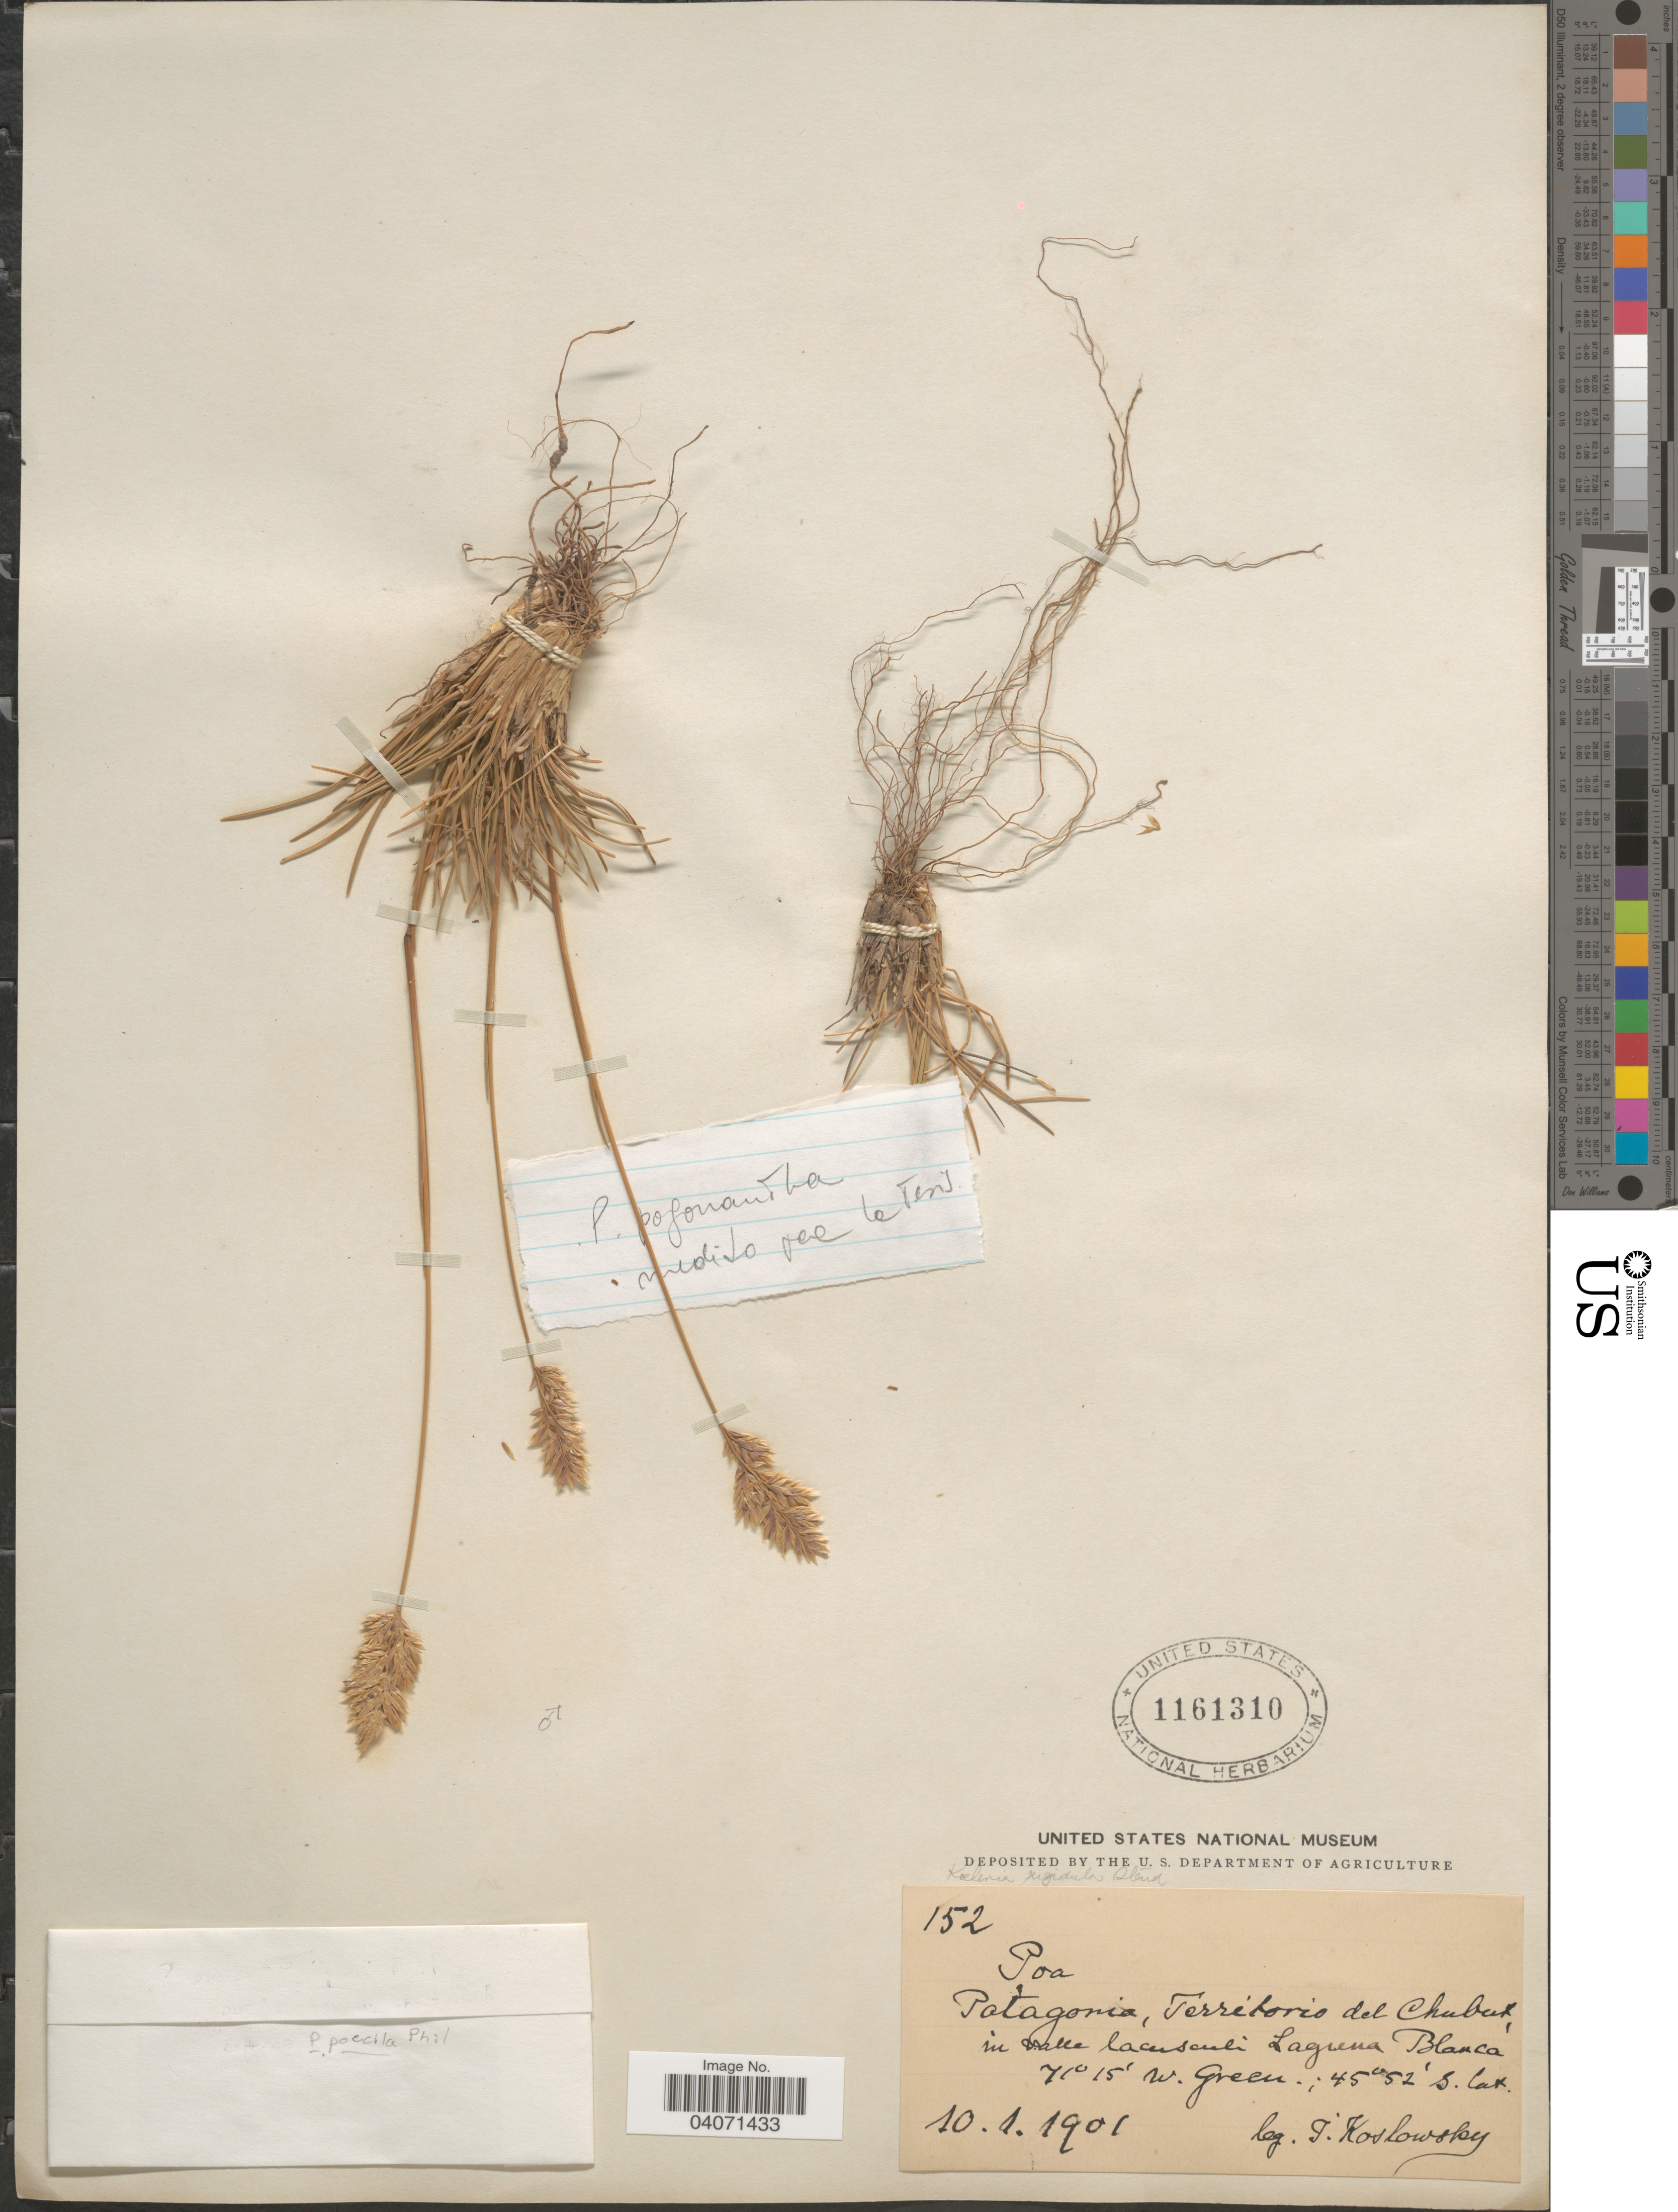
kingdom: Plantae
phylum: Tracheophyta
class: Liliopsida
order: Poales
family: Poaceae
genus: Poa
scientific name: Poa spiciformis var. ibarii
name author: (Phil.) Giussani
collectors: J. Koslowsky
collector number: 152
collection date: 1901-01-10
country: Argentina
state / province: Chubut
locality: Patagonia, in valle lacusculi Laguna Blanca.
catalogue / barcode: US 1161310